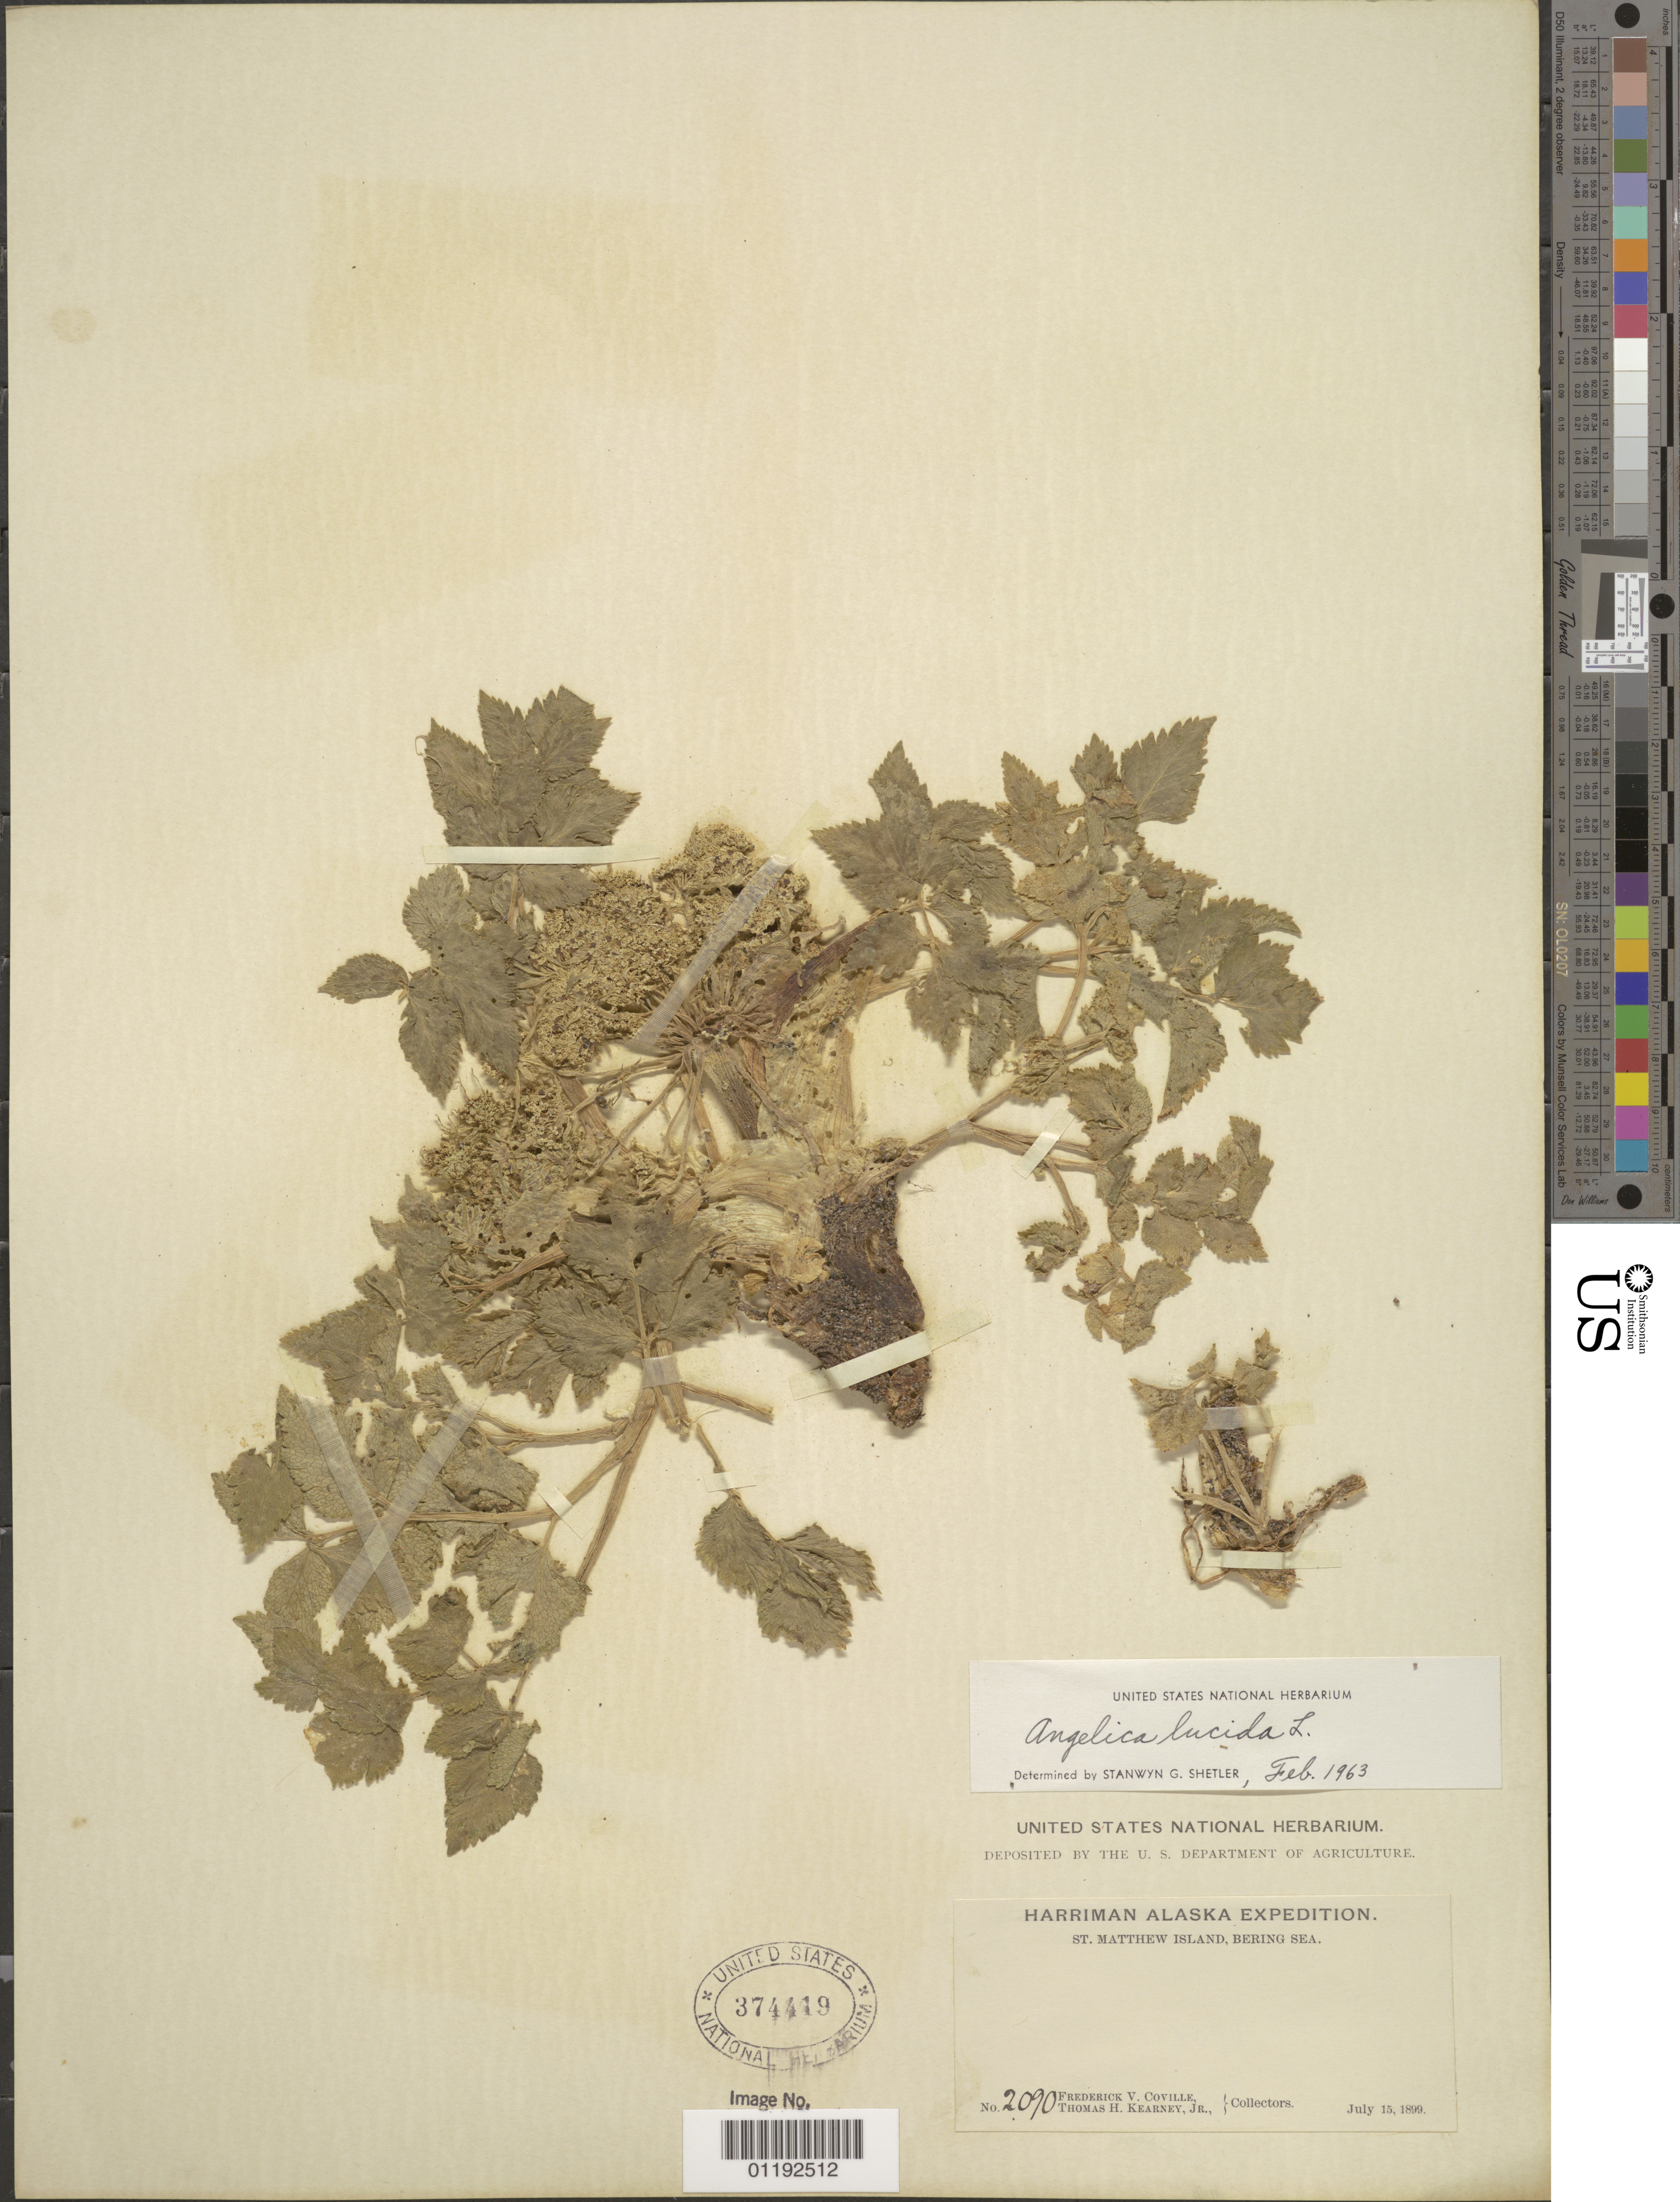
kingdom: Plantae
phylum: Tracheophyta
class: Magnoliopsida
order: Apiales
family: Apiaceae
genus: Angelica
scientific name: Angelica lucida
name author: L.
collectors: F. V. Coville & T. H. Kearney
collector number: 2090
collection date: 1899-07-15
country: United States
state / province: Alaska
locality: St Matthew Island, Bering Sea.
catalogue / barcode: US 374419